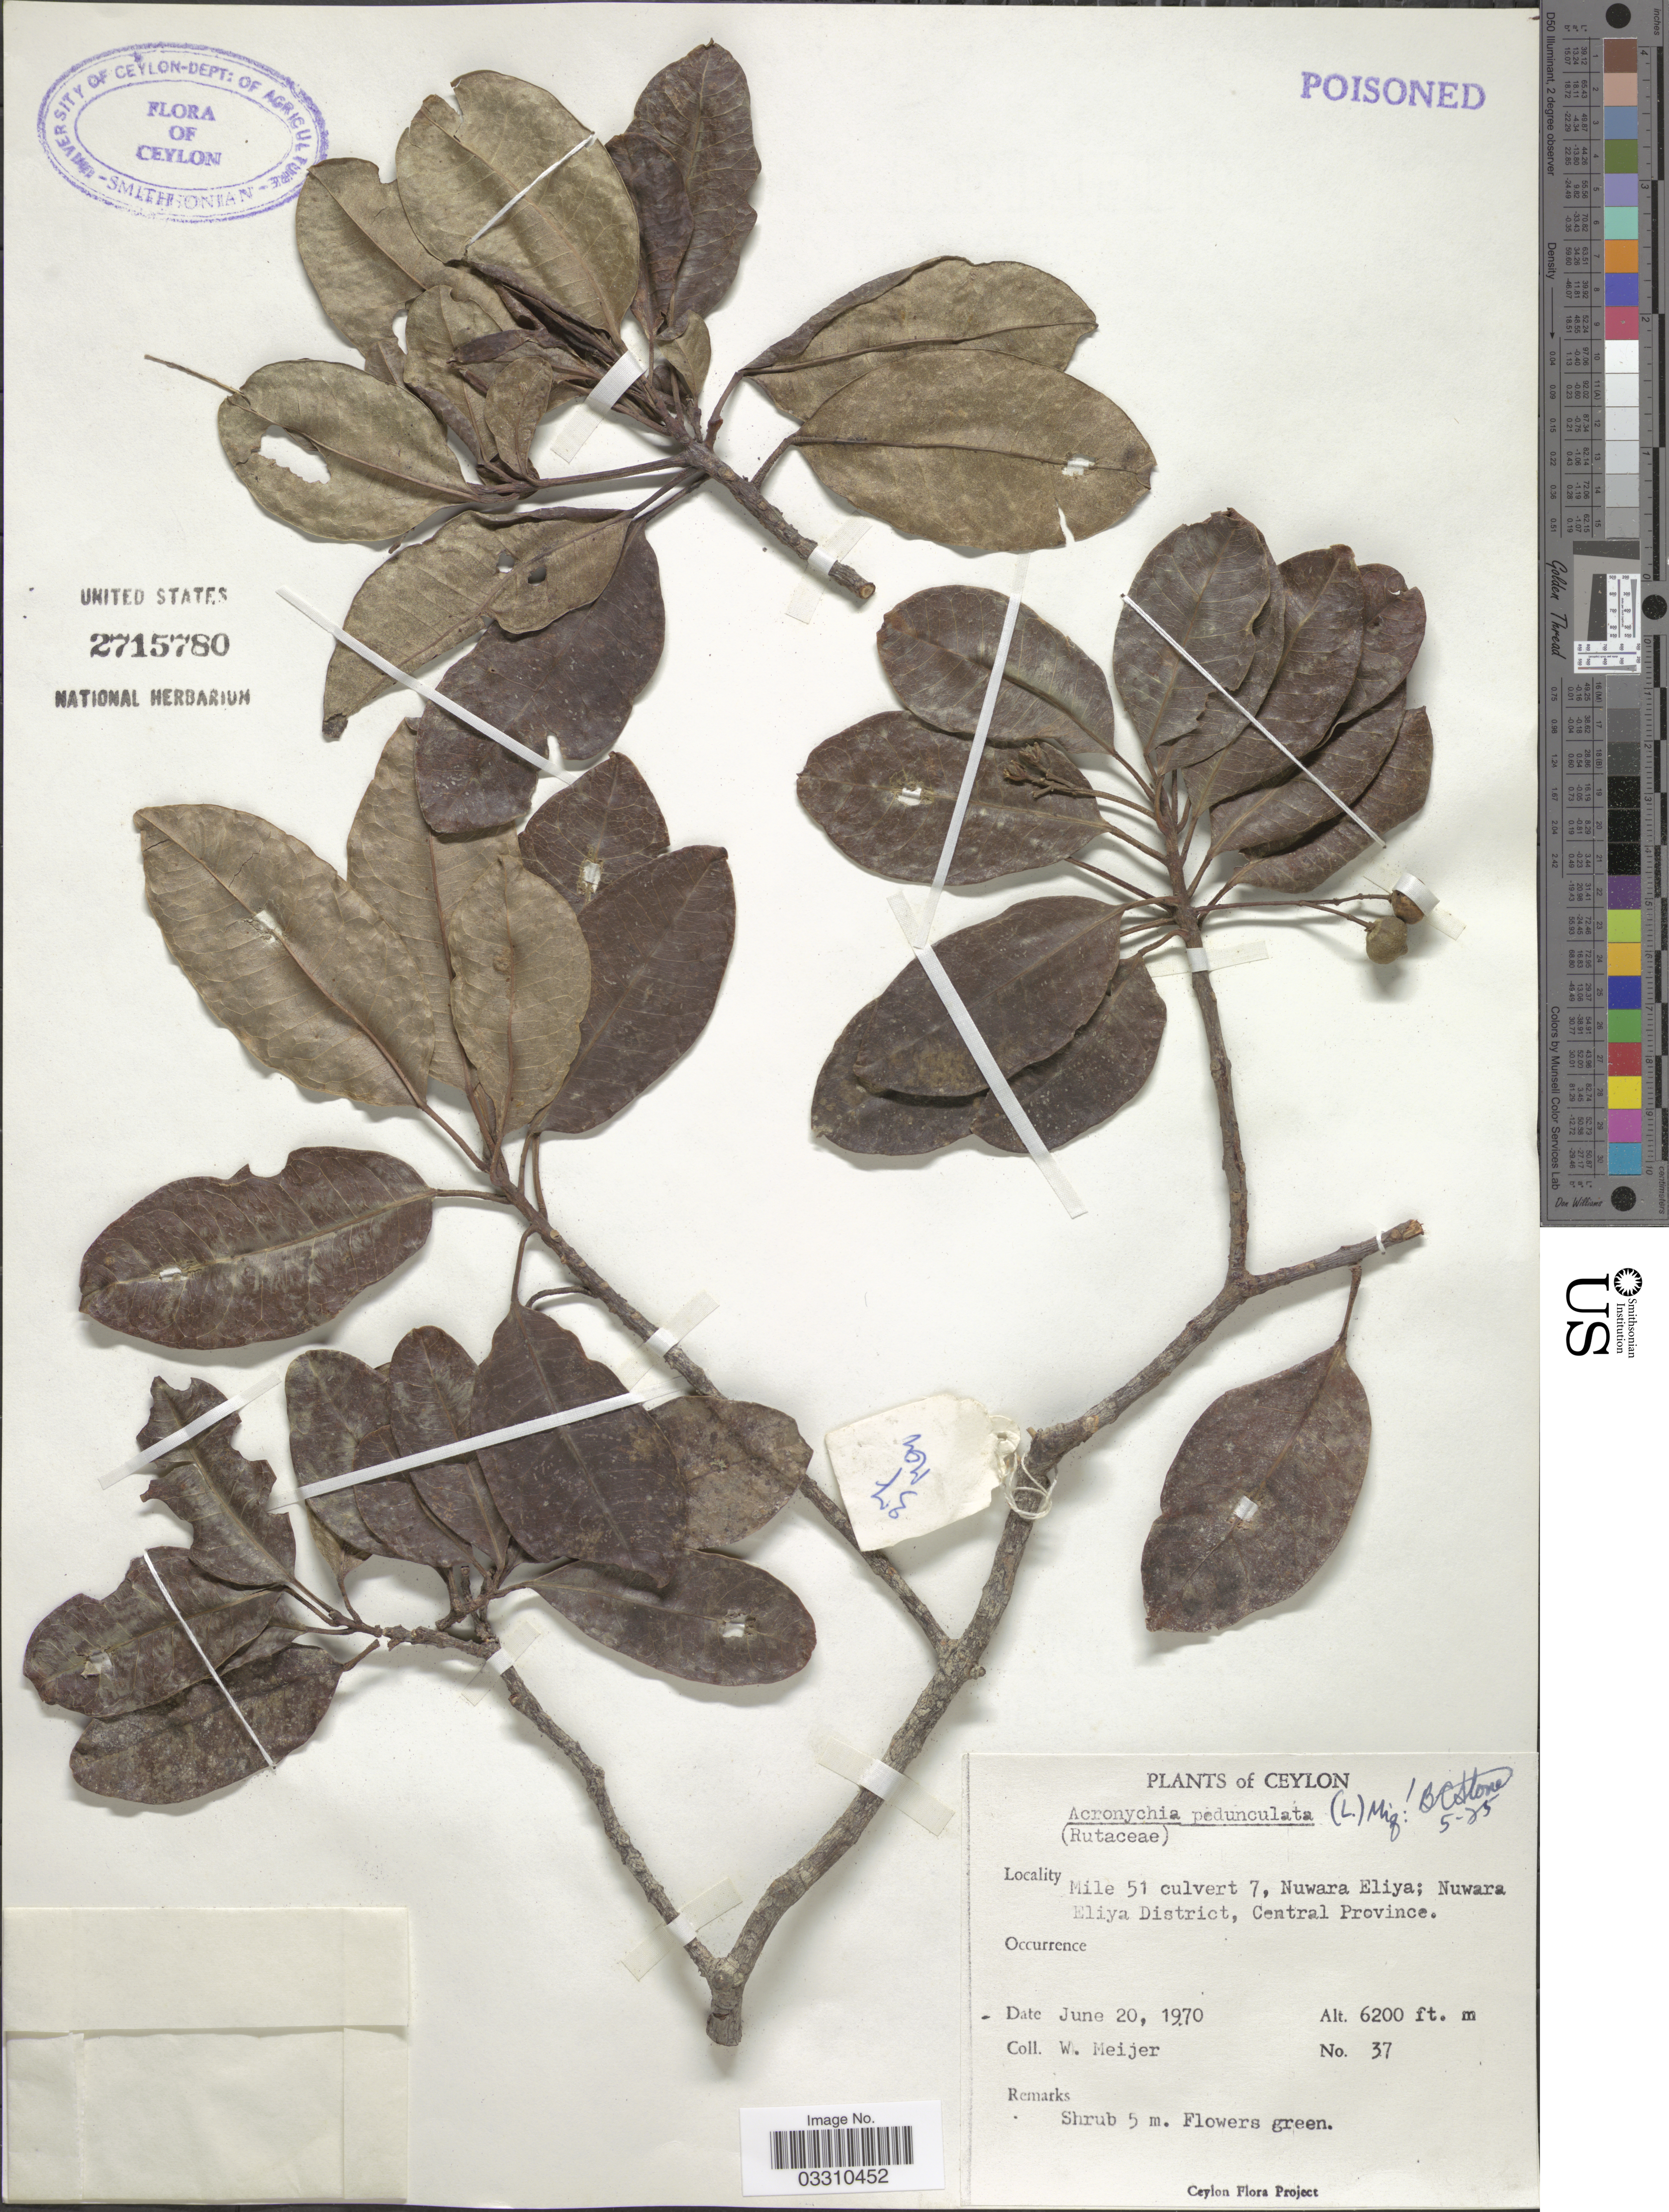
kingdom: Plantae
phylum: Tracheophyta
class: Magnoliopsida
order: Sapindales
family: Rutaceae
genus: Acronychia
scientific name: Acronychia pedunculata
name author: (L.) Miq.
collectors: W. Meijer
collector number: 37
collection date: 1970-06-20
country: Sri Lanka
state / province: Central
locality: Ceylon, Mile 51 culvert 7, Nuwara Eliya; Nuwara Eliya District.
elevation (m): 1890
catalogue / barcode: US 2715780